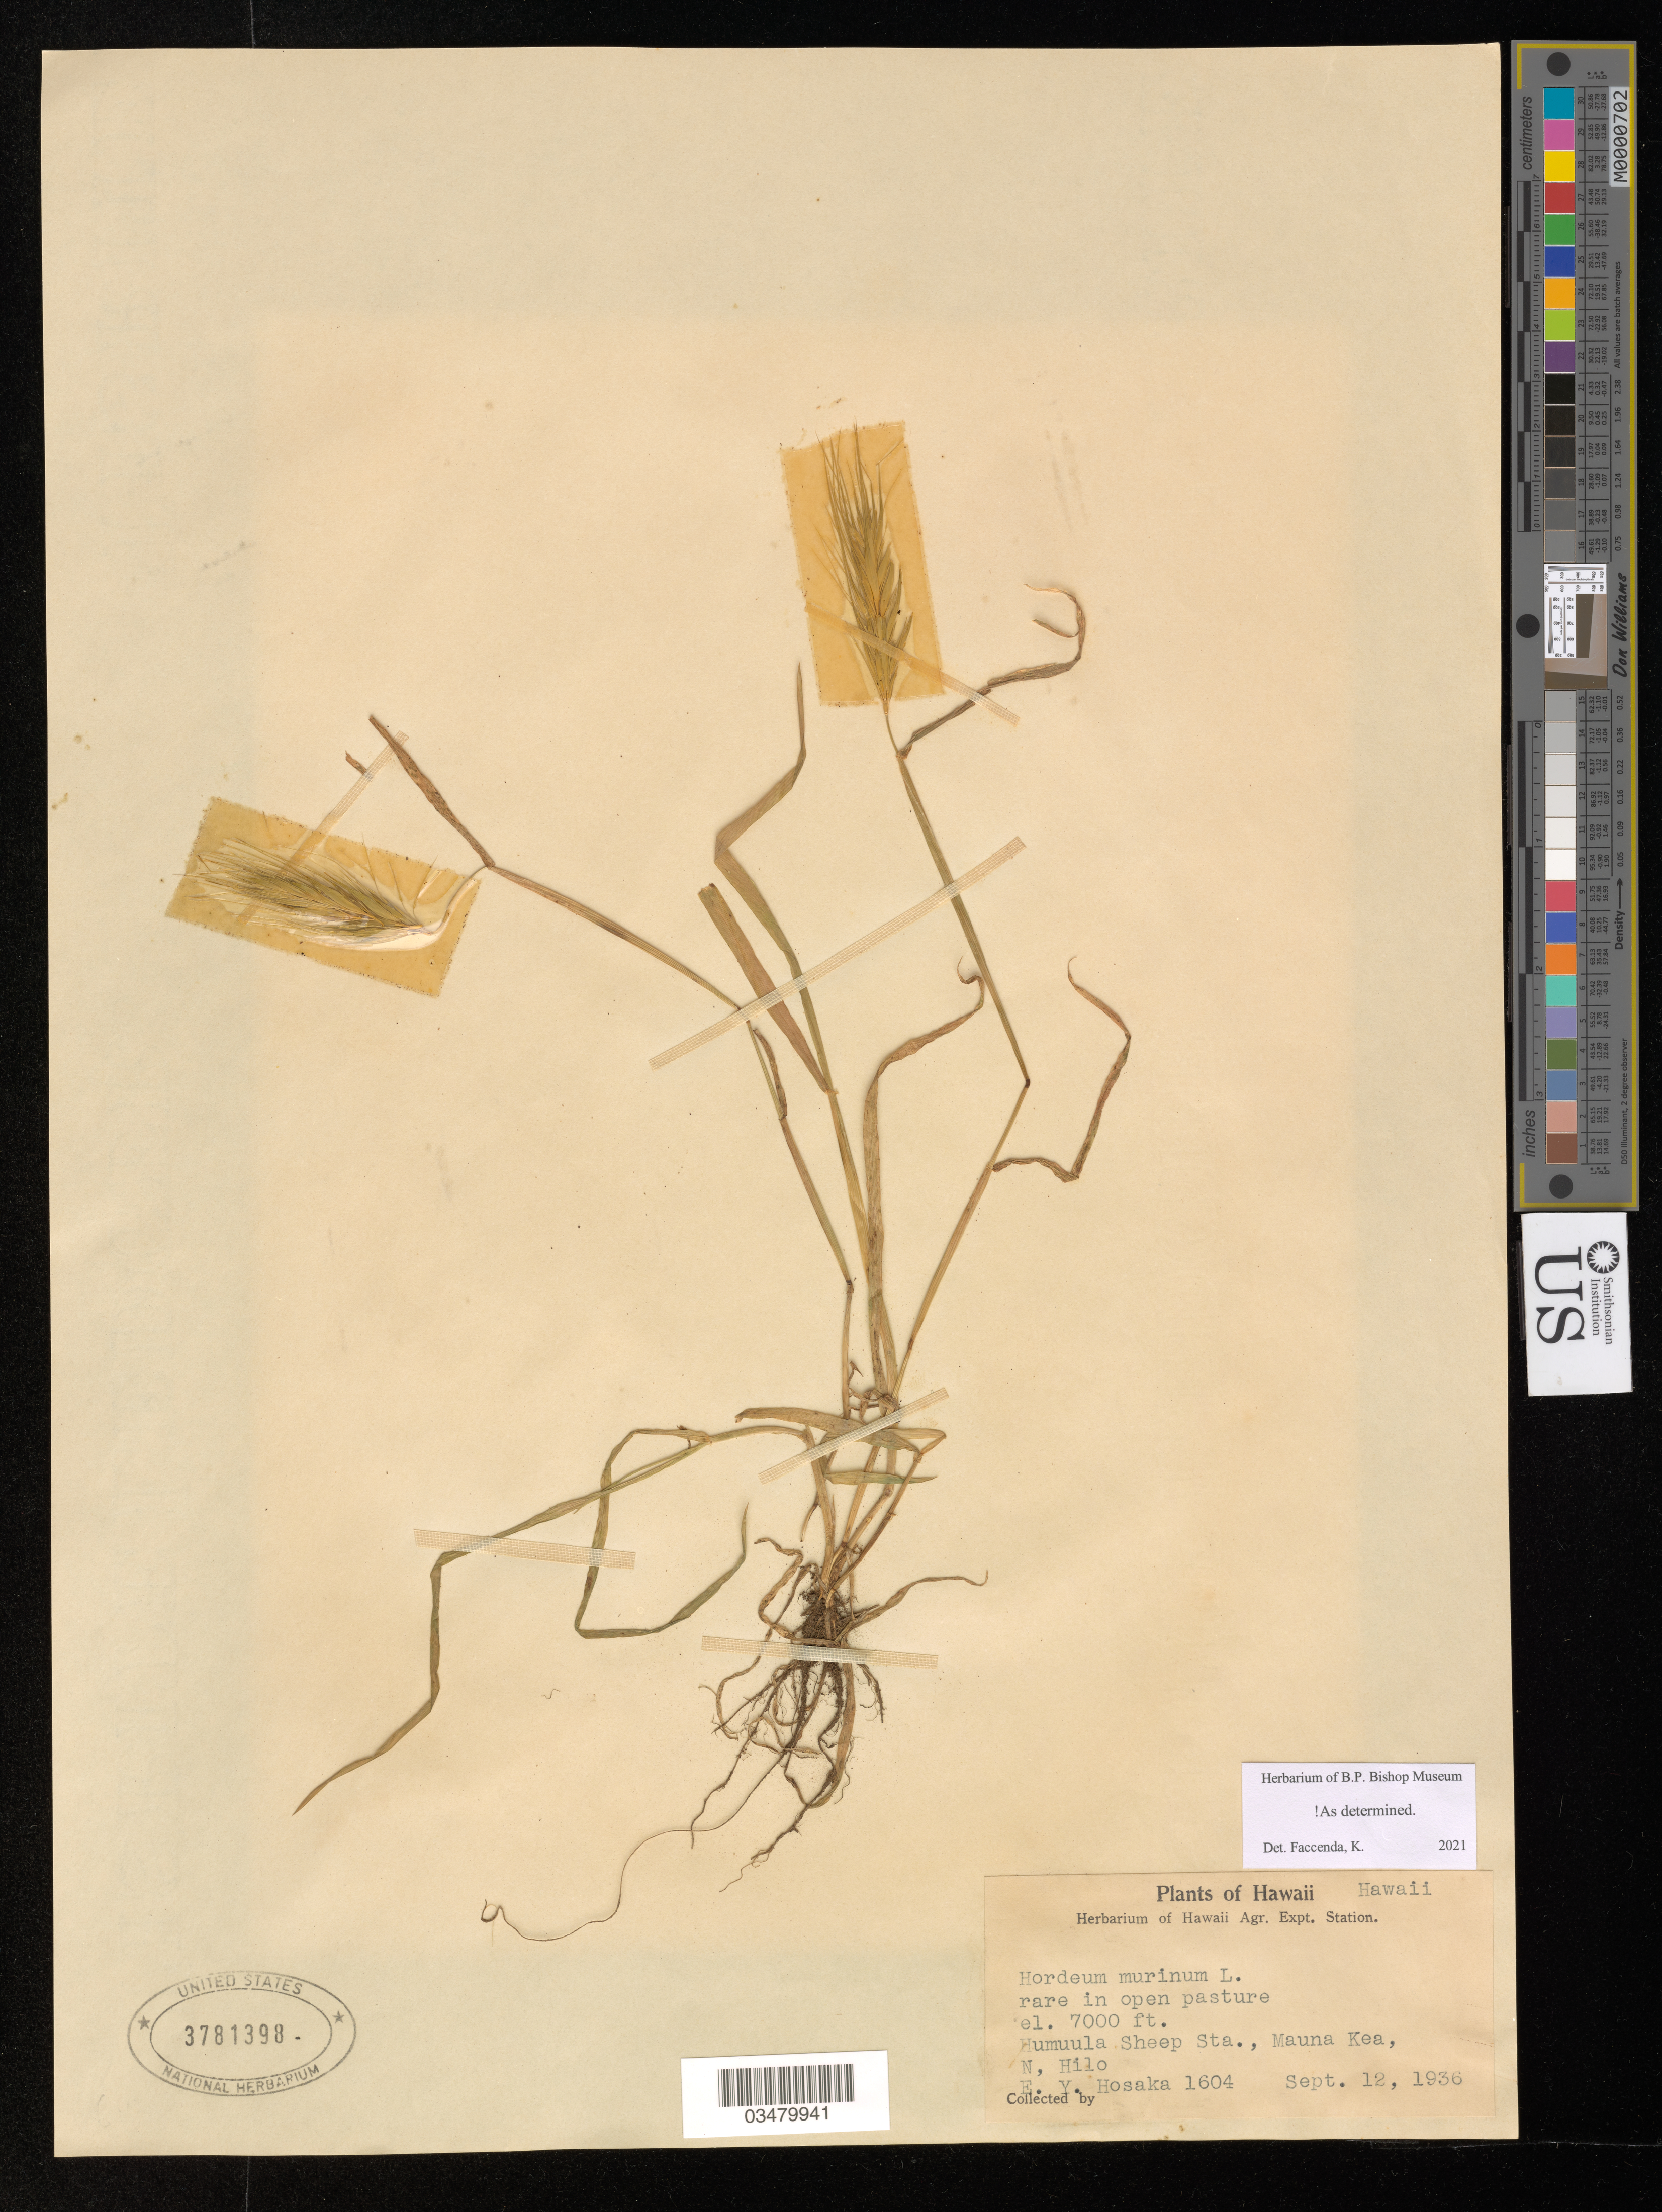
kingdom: Plantae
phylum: Tracheophyta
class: Liliopsida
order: Poales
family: Poaceae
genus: Hordeum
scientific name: Hordeum murinum subsp. leporinum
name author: (Link) Arcang.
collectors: E. Y. Hosaka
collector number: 1604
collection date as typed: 12 Sep 1936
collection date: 1936-09-12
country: United States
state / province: Hawaii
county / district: Hawaii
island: Hawaii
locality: Humuula Sheep Station, Mauna Kea, N Hilo District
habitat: Open pasture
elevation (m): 2134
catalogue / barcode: US 3781398